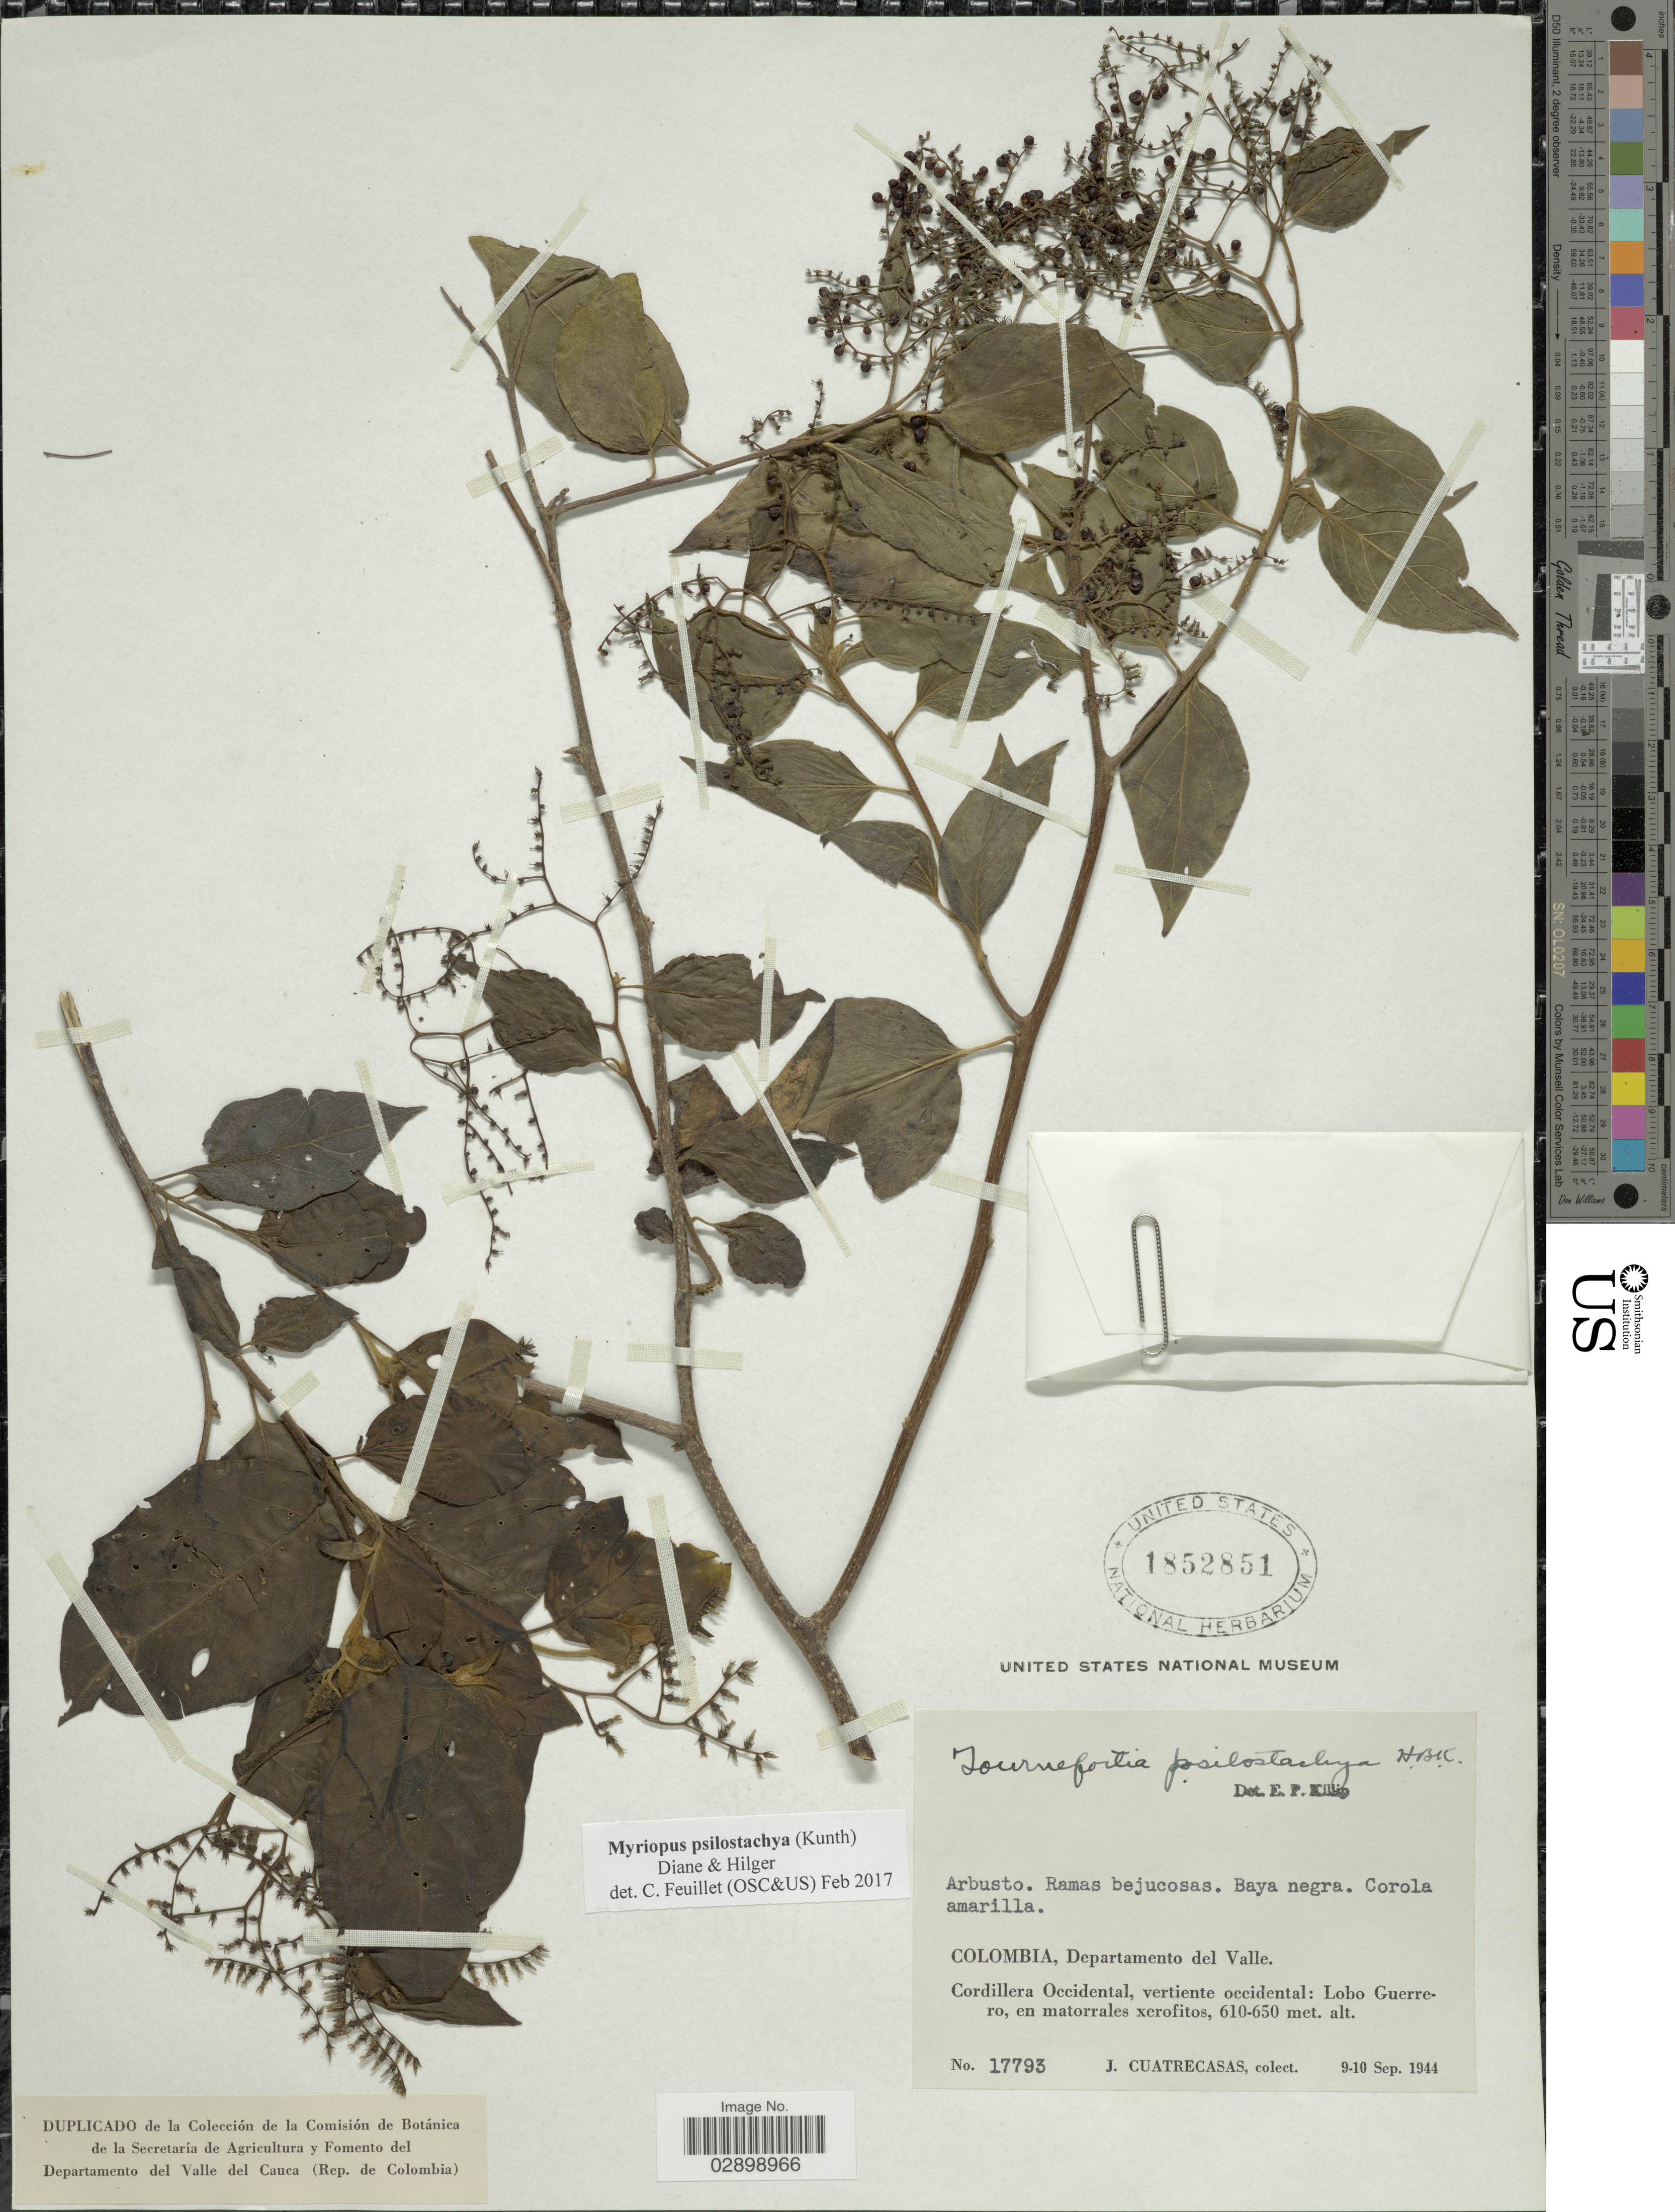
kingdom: Plantae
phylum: Tracheophyta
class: Magnoliopsida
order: Boraginales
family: Heliotropiaceae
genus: Myriopus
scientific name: Myriopus psilostachya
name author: (Kunth) Diane & Hilger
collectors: J. Cuatrecasas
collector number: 17793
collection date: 1944-09-09/1944-09-10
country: Colombia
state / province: Valle del Cauca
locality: Departamento del Valle. Cordillera Occidental, vertiente occidental: Lobo Guerrero.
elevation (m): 610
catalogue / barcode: US 1852851